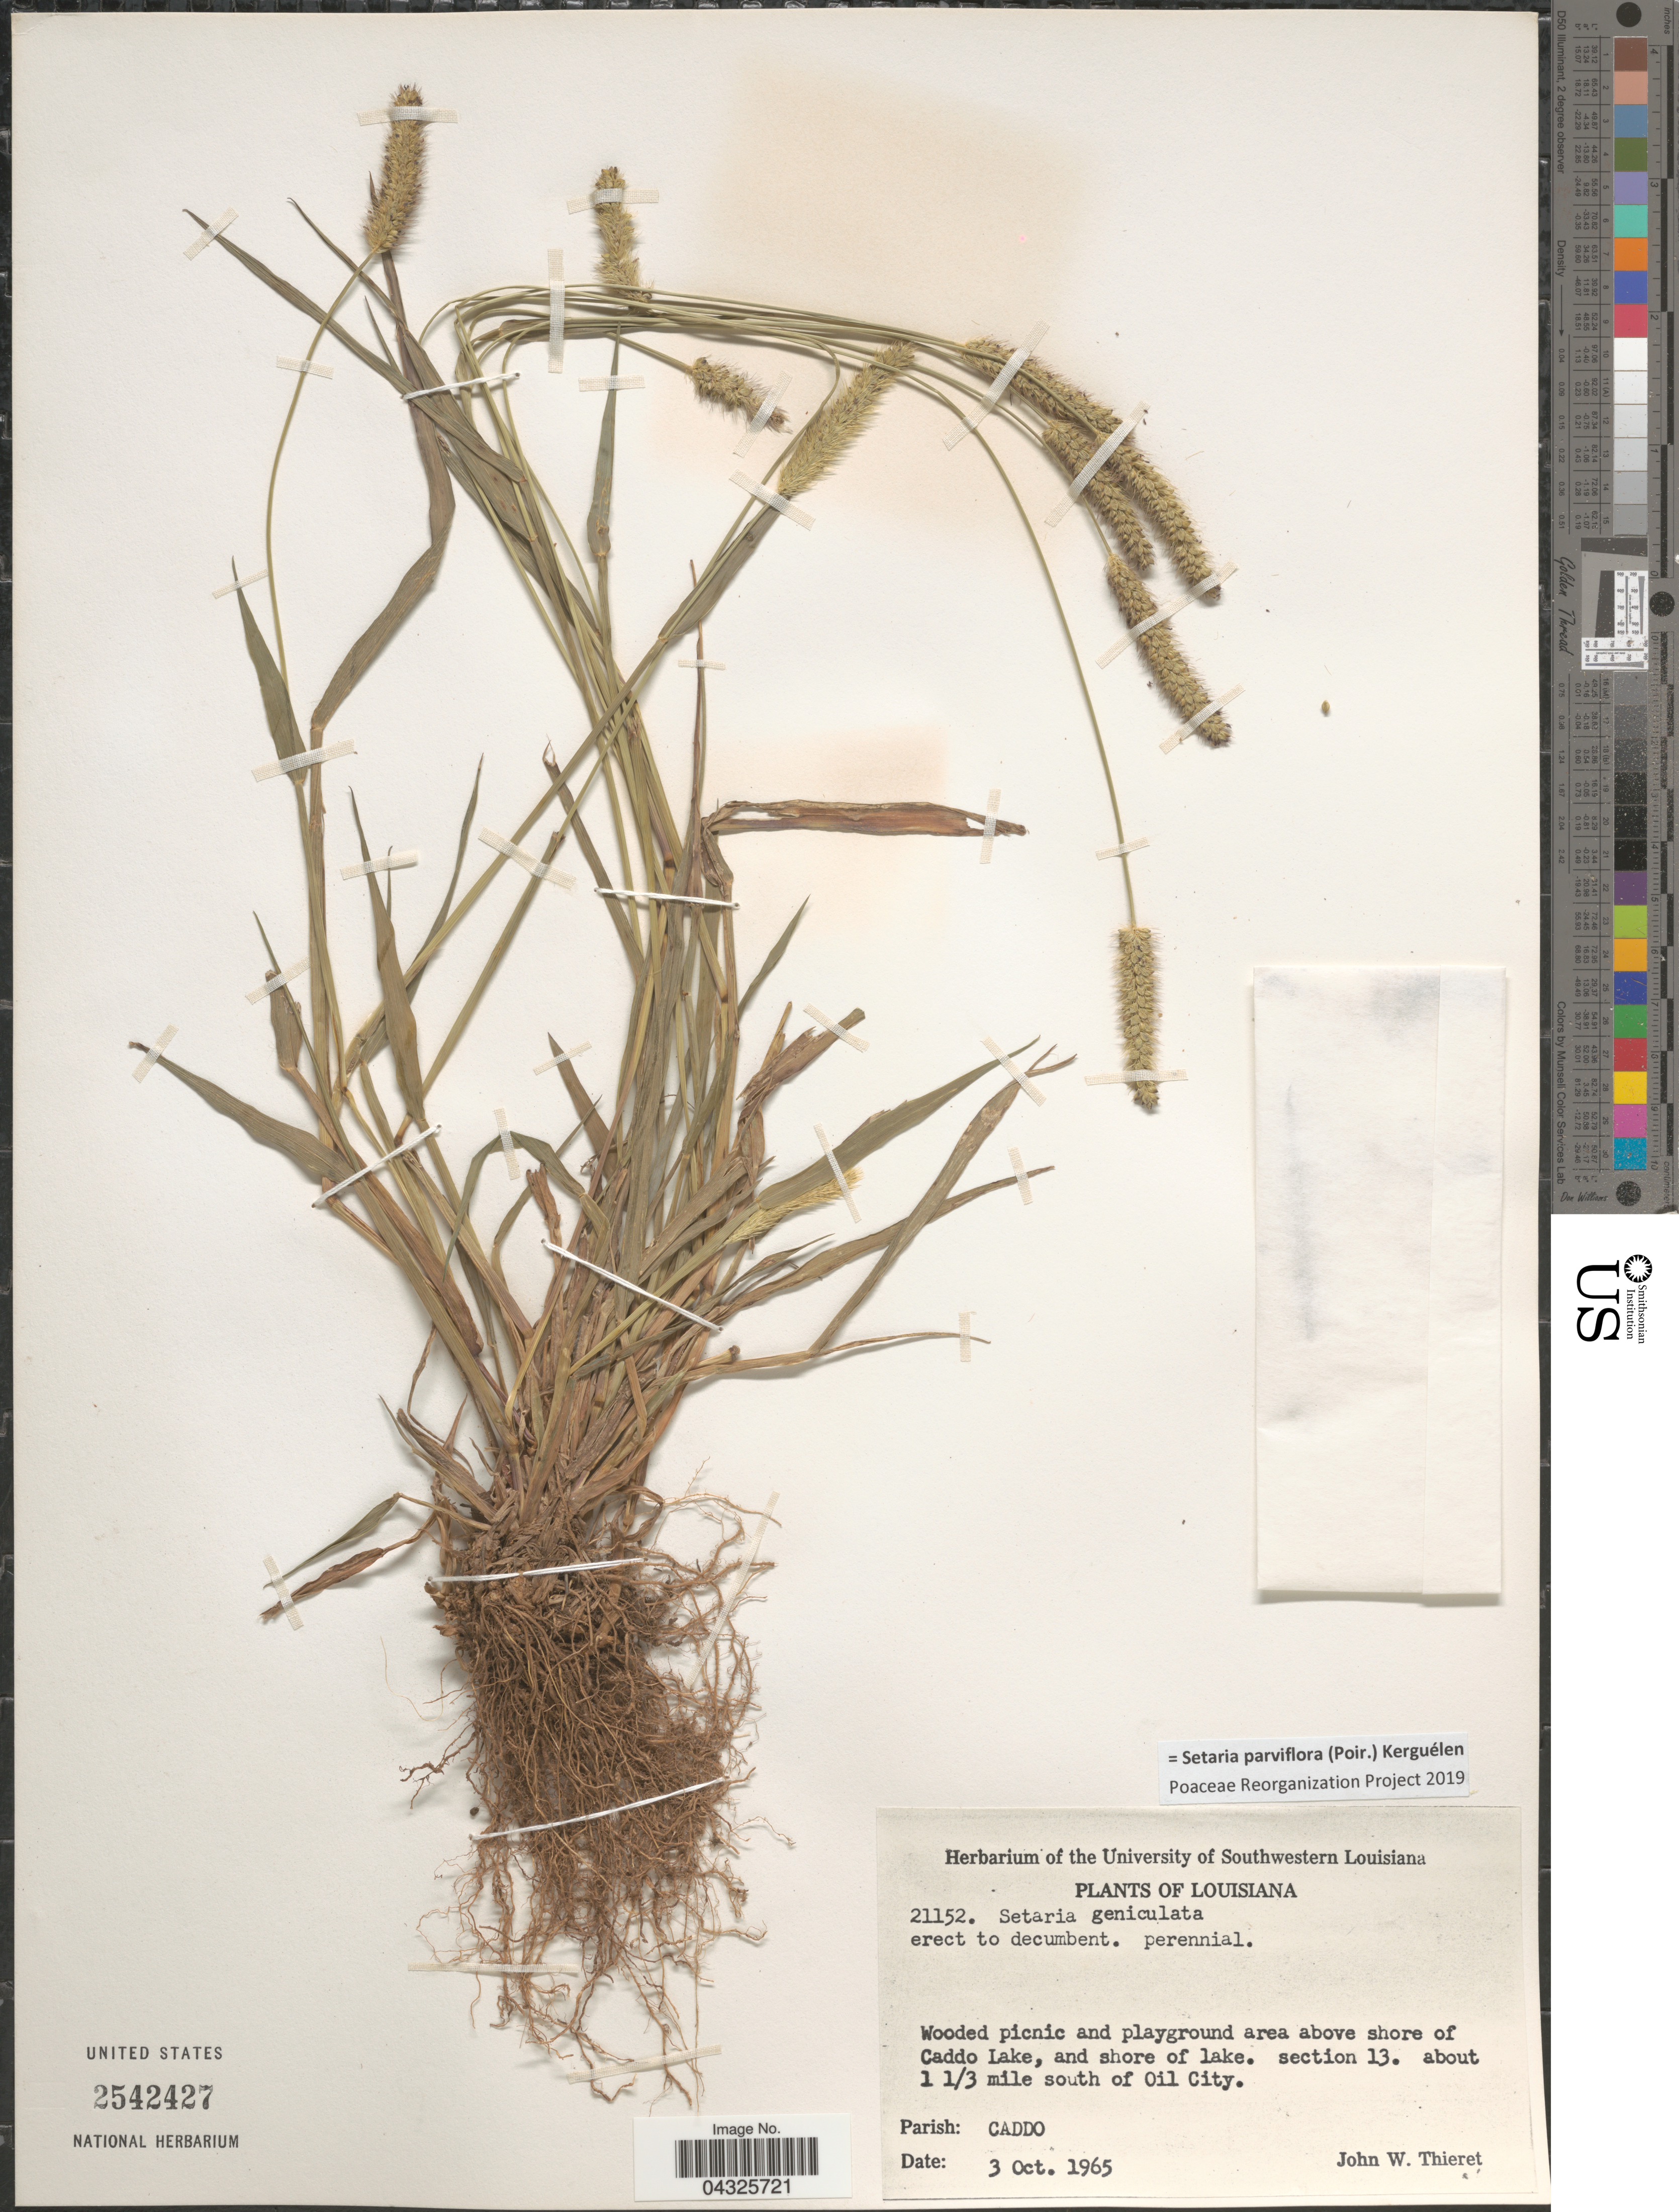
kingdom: Plantae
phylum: Tracheophyta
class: Liliopsida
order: Poales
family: Poaceae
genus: Setaria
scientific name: Setaria parviflora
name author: (Poir.) Kerguélen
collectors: J. W. Thieret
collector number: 21152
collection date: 1965-10-03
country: United States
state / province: Louisiana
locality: Woody picnic and playground area above shore of Caddo Lake, and shore of lake. Section 13. About 1⅓ mile south of Oil City. Parish: Caddo.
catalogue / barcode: US 2542427